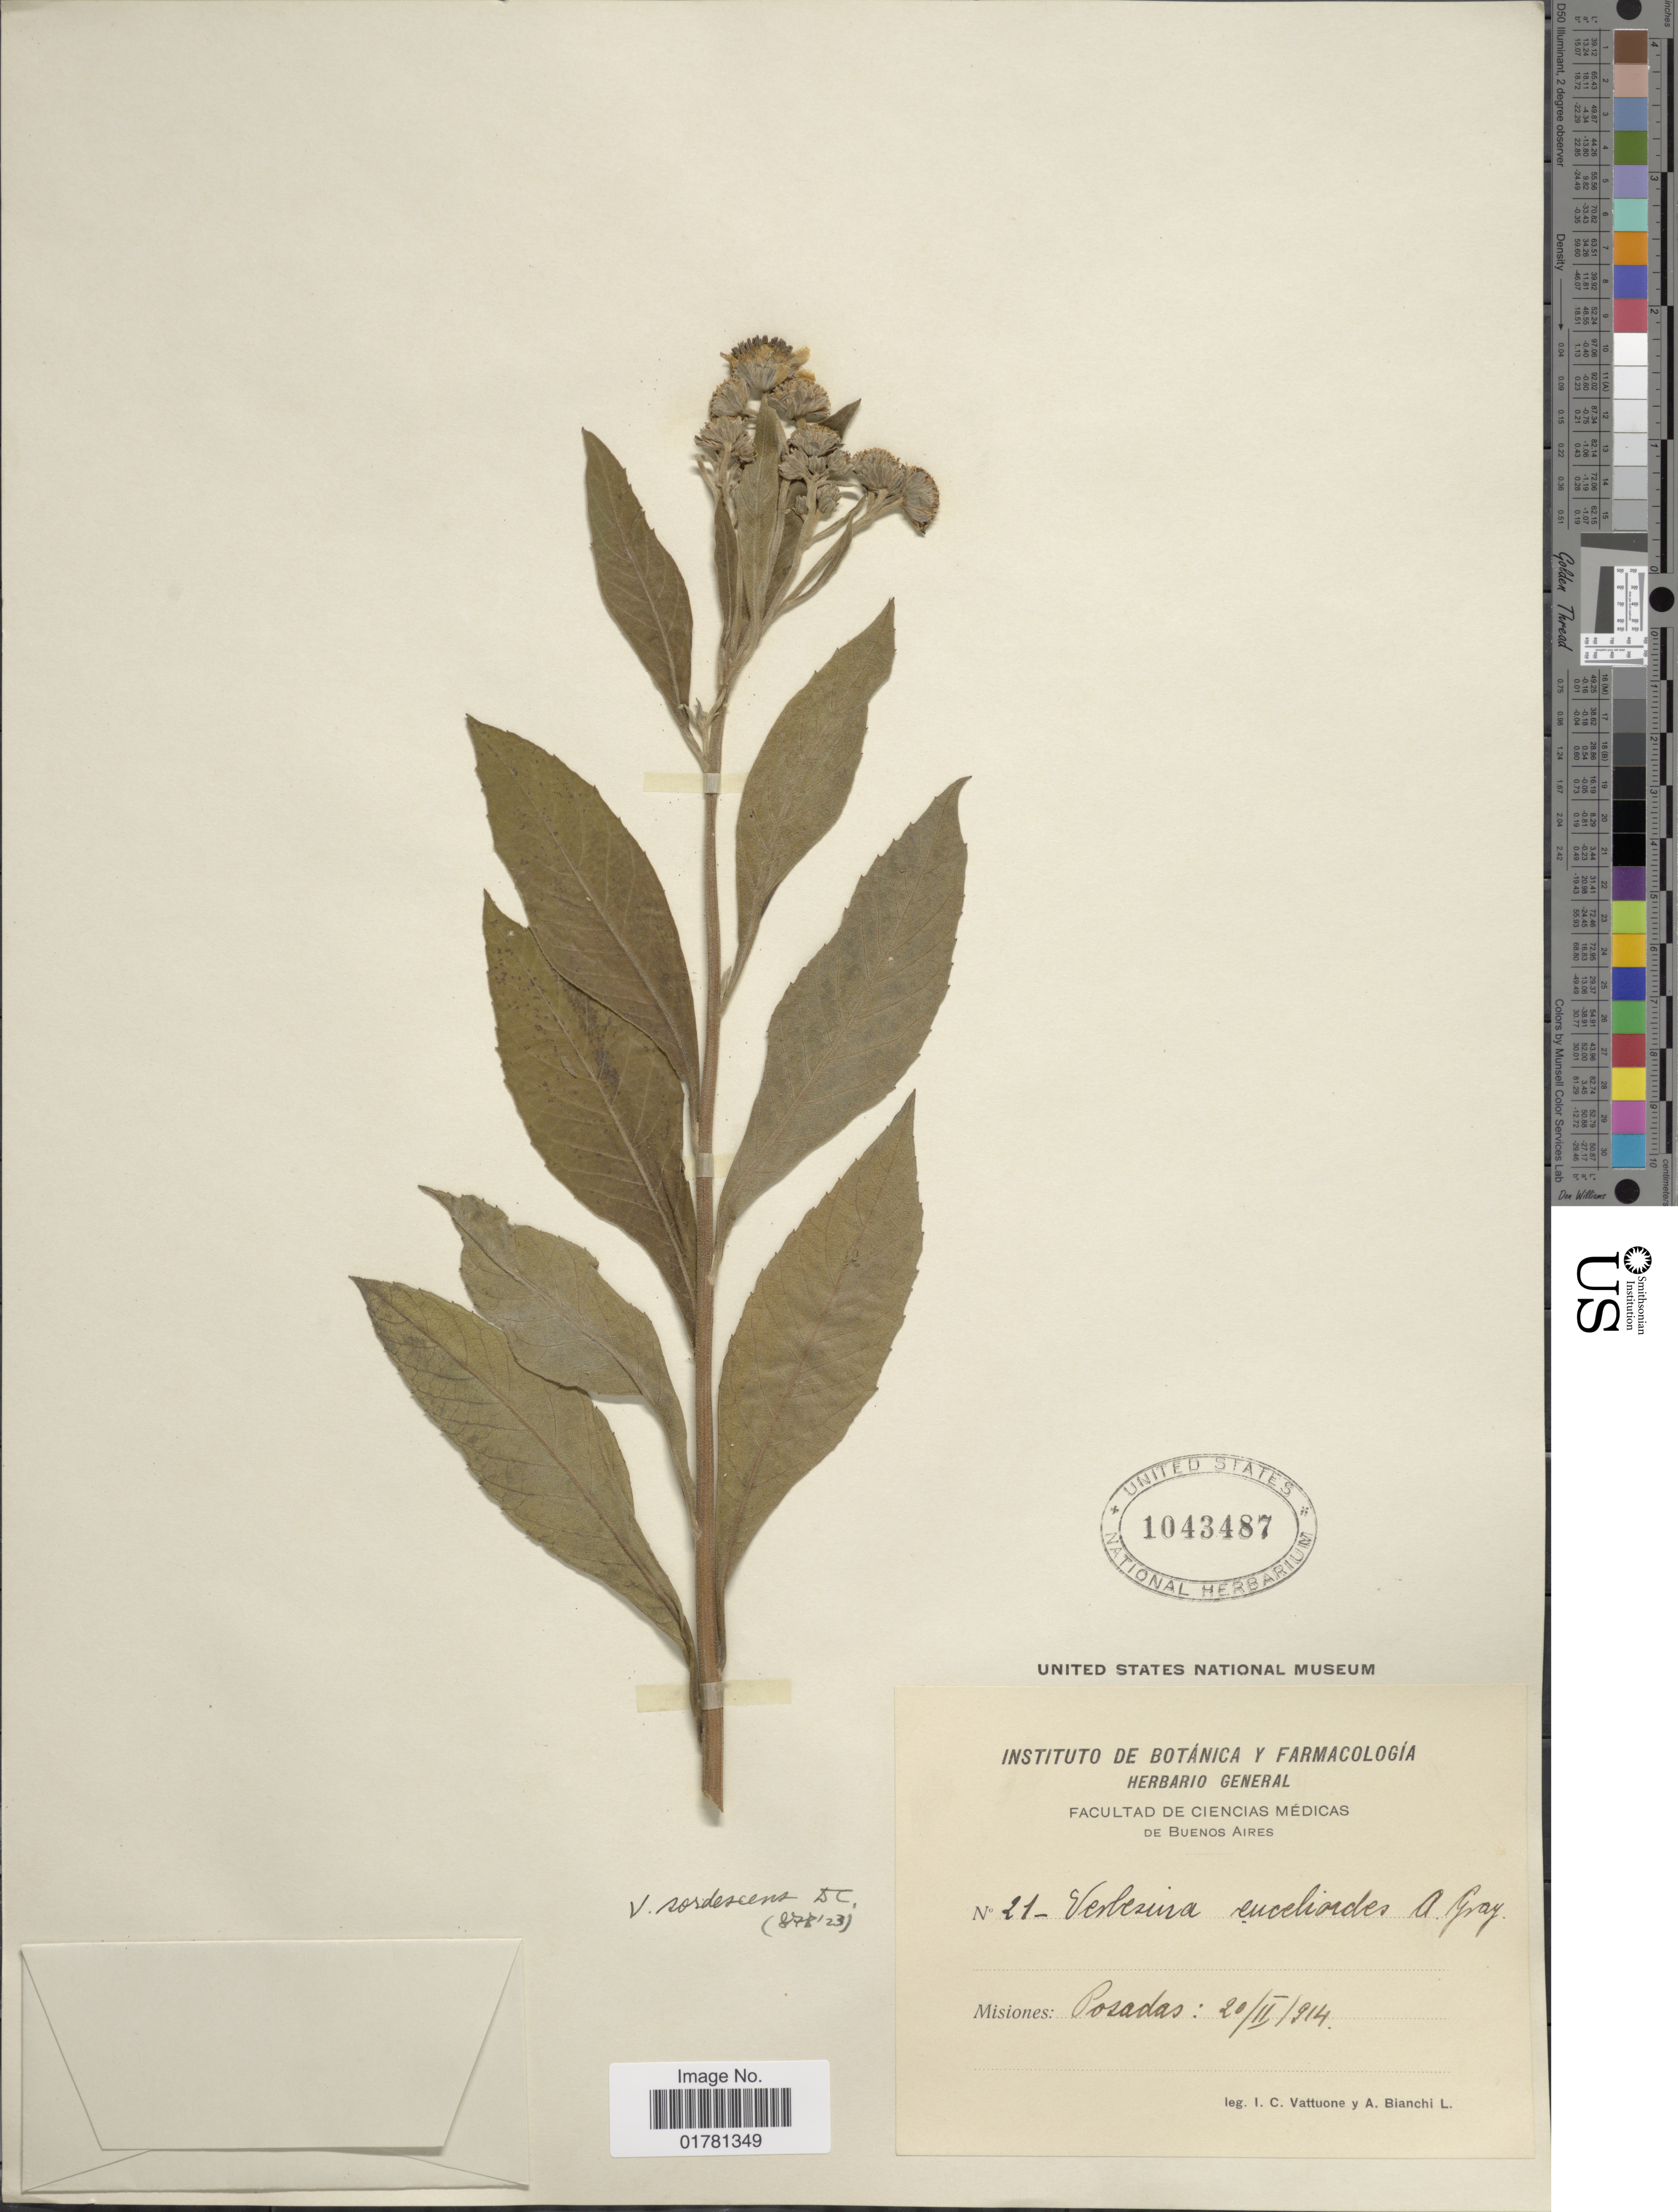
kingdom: Plantae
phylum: Tracheophyta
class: Magnoliopsida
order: Asterales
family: Asteraceae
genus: Verbesina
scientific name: Verbesina sordescens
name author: DC.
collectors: I. Vattuone & A. Bianchi L.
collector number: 21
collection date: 1914-02-20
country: Argentina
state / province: Misiones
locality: Posadas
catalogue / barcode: US 1043487